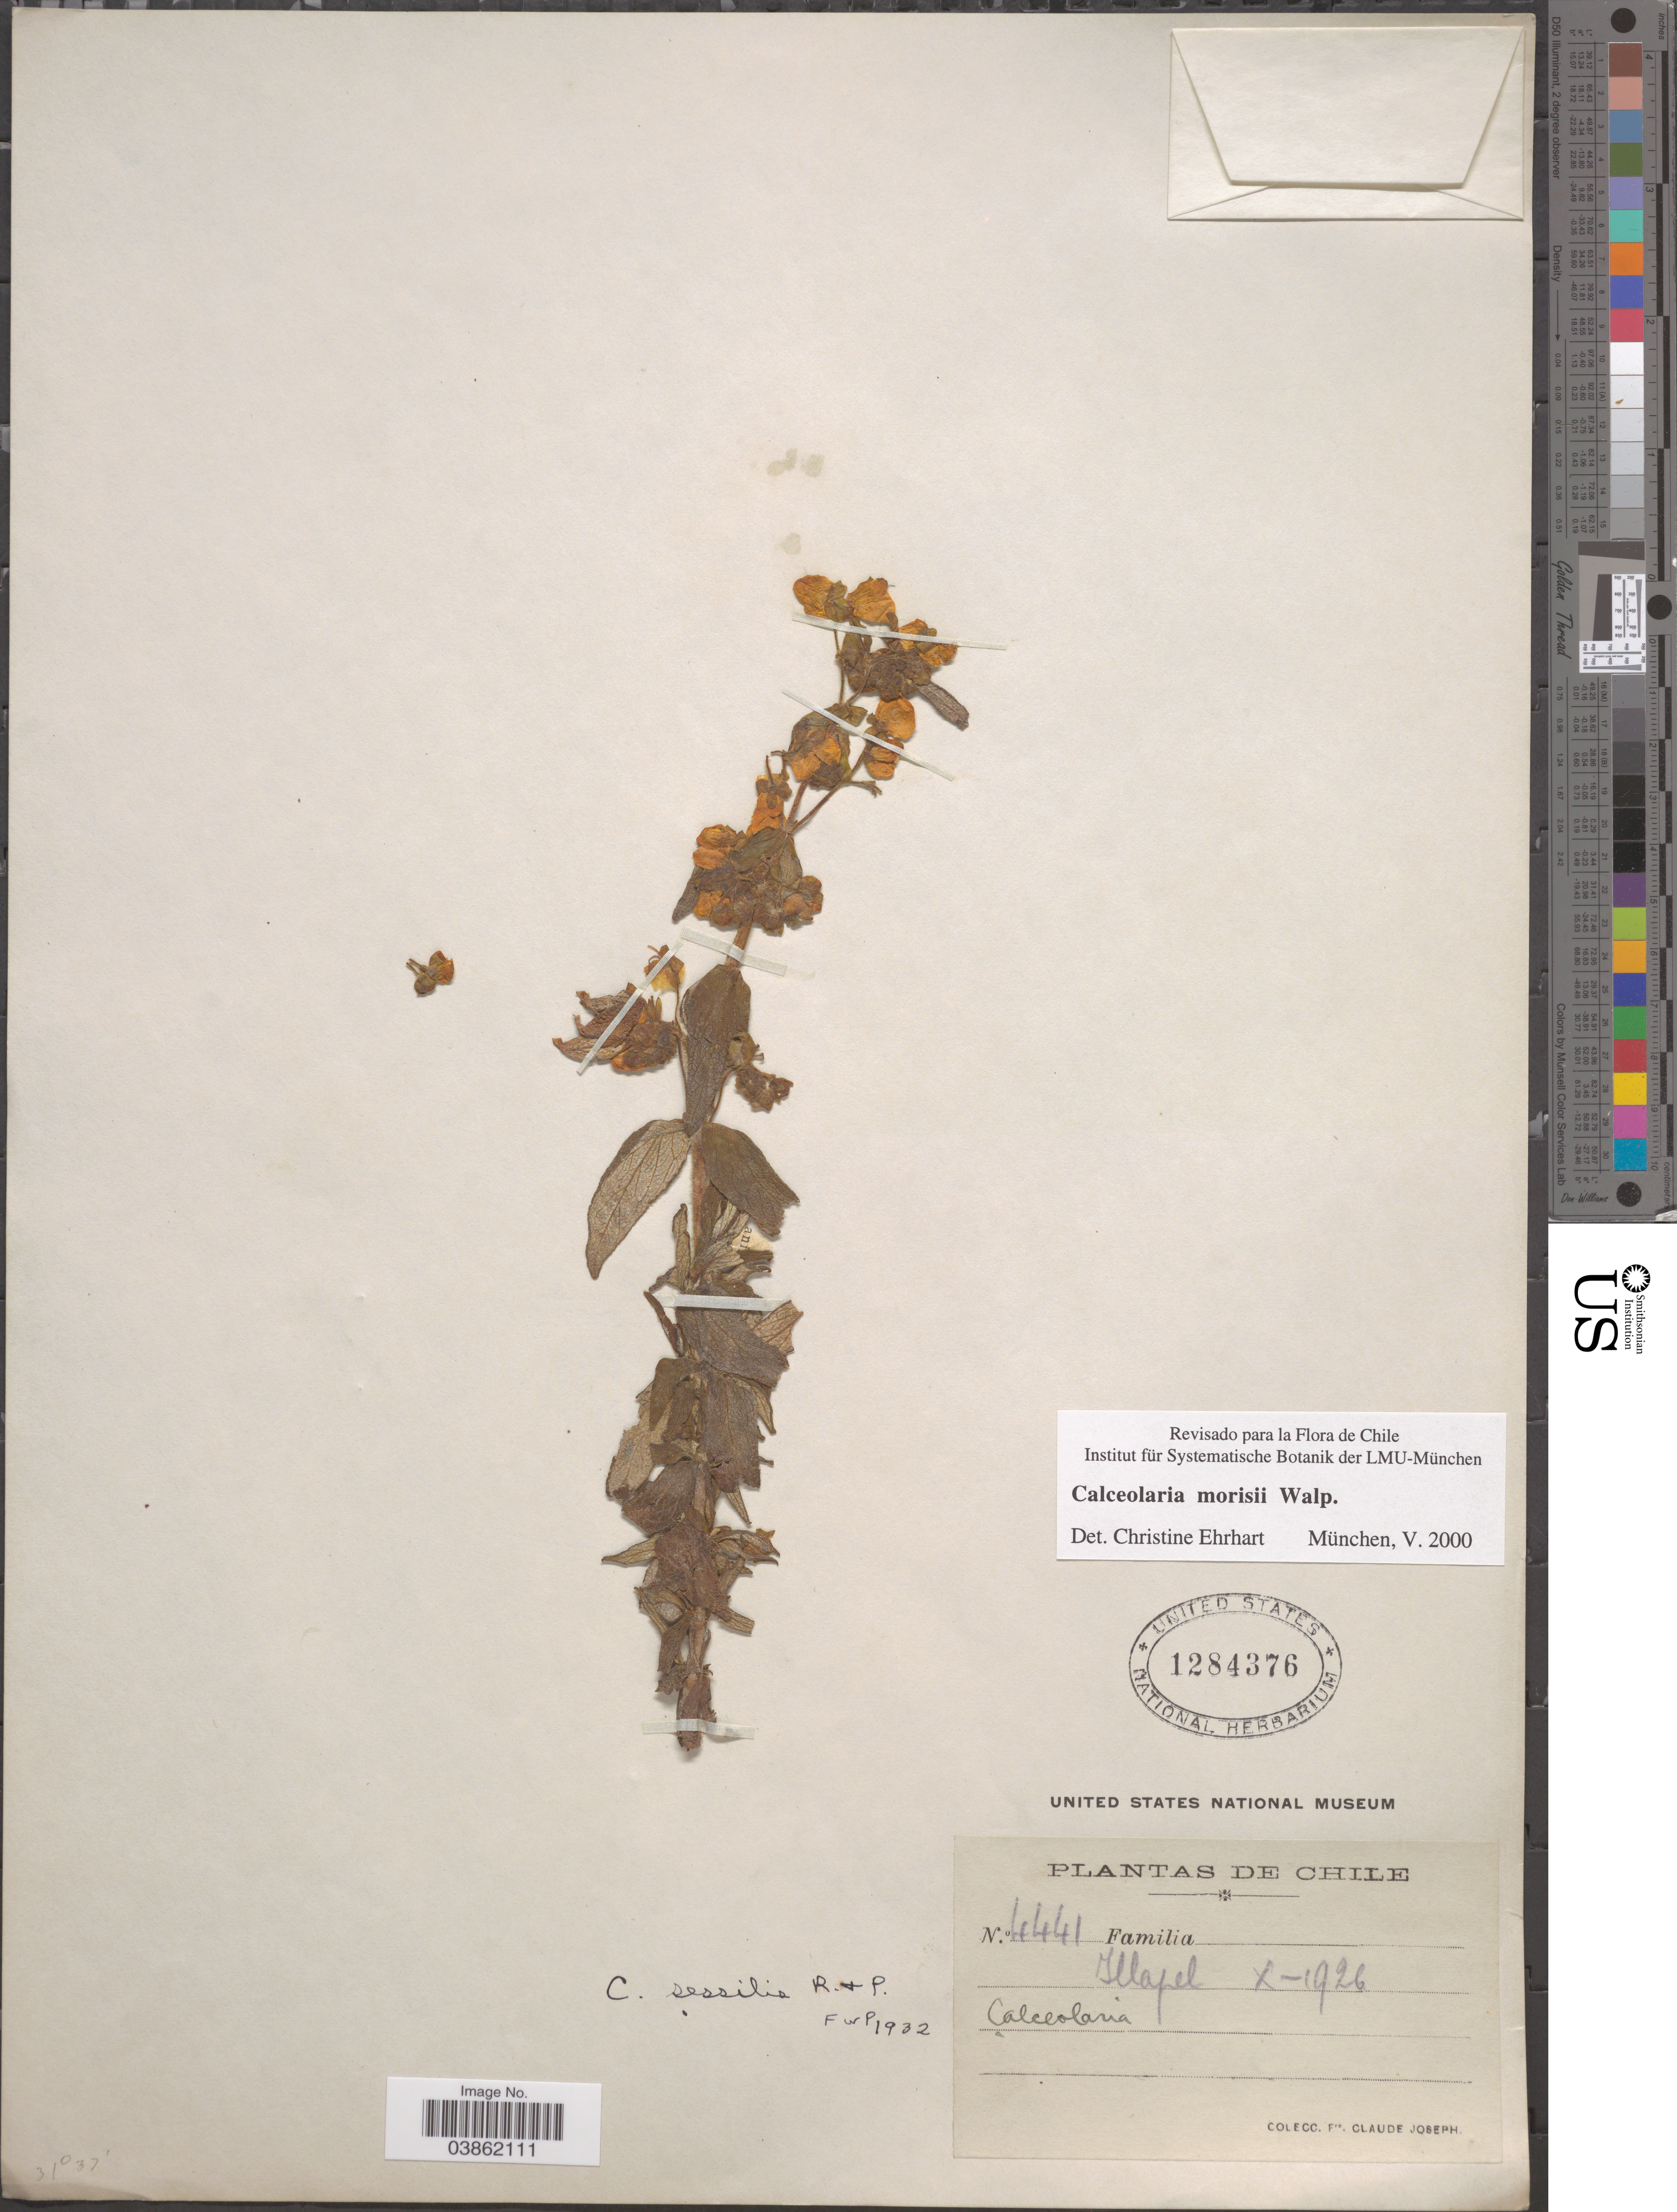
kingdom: Plantae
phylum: Tracheophyta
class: Magnoliopsida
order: Lamiales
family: Calceolariaceae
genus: Calceolaria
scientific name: Calceolaria morisii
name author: Walp.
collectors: Bro. Claude-Joseph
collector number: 4441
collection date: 1926-10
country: Chile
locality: Illapel.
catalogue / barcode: US 1284376